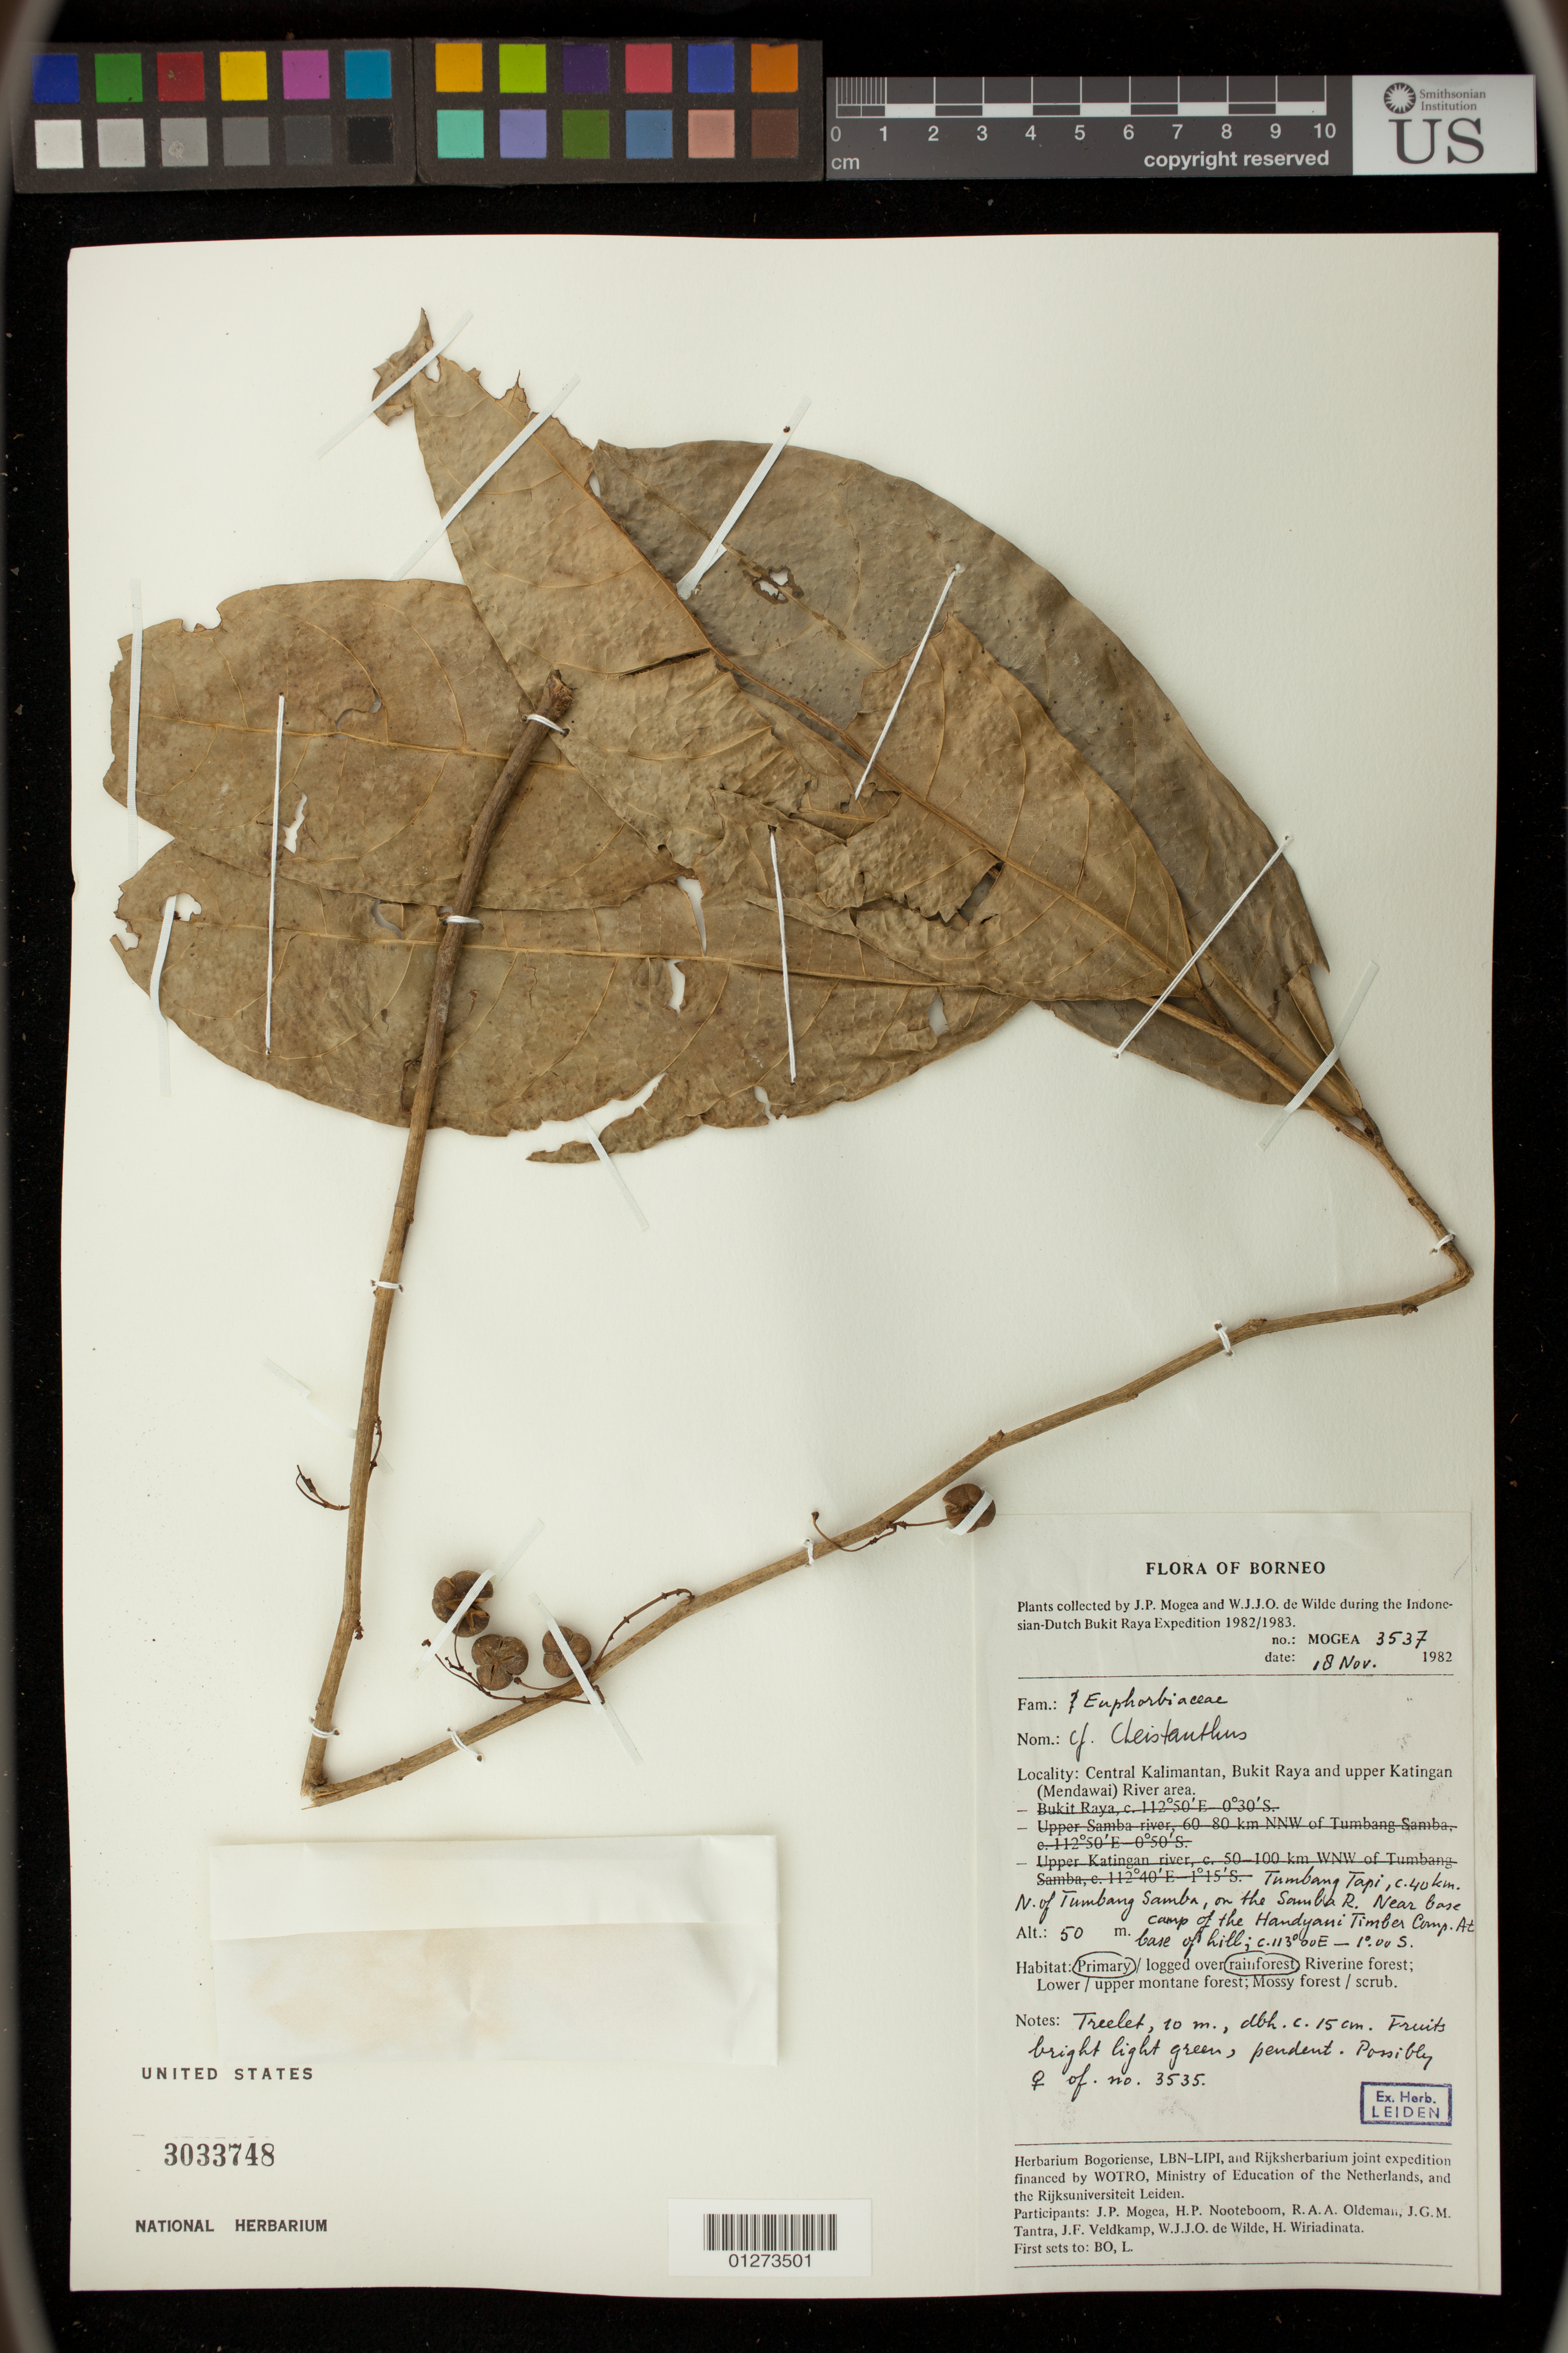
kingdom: Plantae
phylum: Tracheophyta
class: Magnoliopsida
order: Malpighiales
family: Phyllanthaceae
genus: Cleistanthus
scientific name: Cleistanthus sp.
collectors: J. Mogea & W. J. de Wilde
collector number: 3537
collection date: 1982-11-18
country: Indonesia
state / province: Kalimantan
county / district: Kalimantan Tengah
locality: Bukit Raya and upper Katingan (Mendawai) River area.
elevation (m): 50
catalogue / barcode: US 3033748